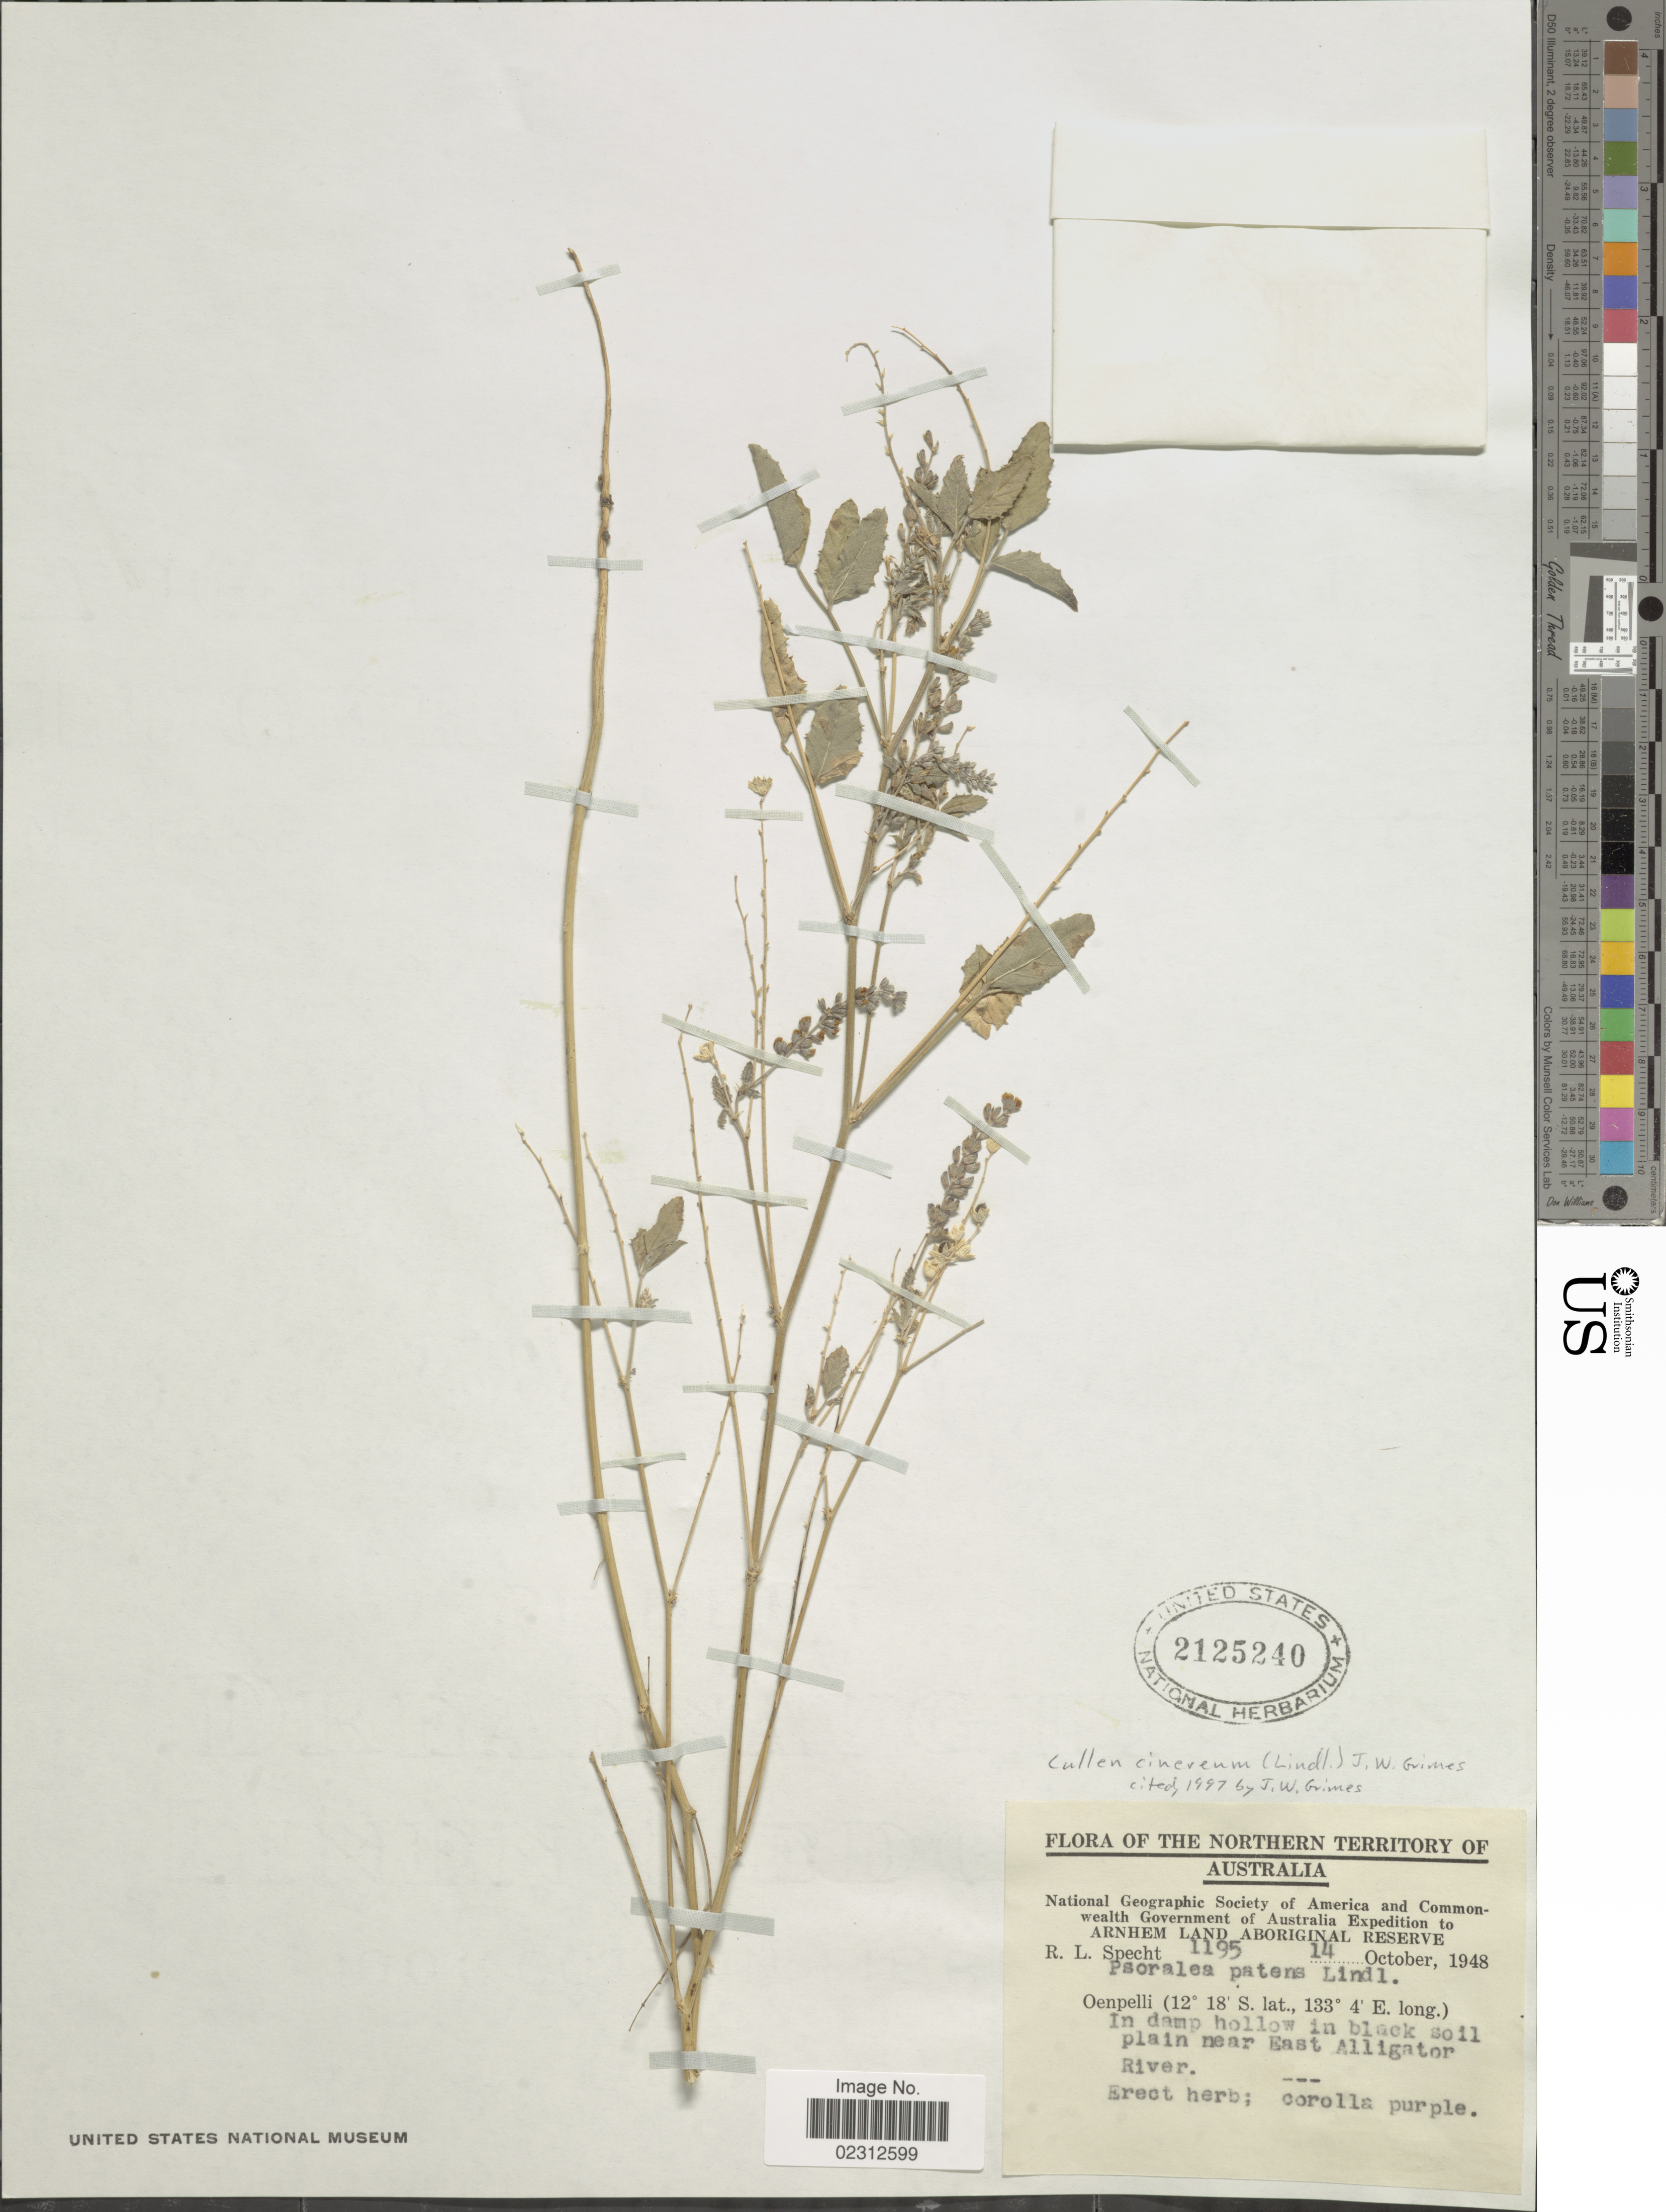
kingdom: Plantae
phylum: Tracheophyta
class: Magnoliopsida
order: Fabales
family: Fabaceae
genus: Cullen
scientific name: Cullen cinereum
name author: (Lindl.) J.W. Grimes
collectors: R. L. Specht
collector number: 1195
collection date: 1948-10-14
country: Australia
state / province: Northern Territory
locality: Arnhem Land Aboriginal Reserve, near east Alligator River, Oenpelli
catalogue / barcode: US 2125240